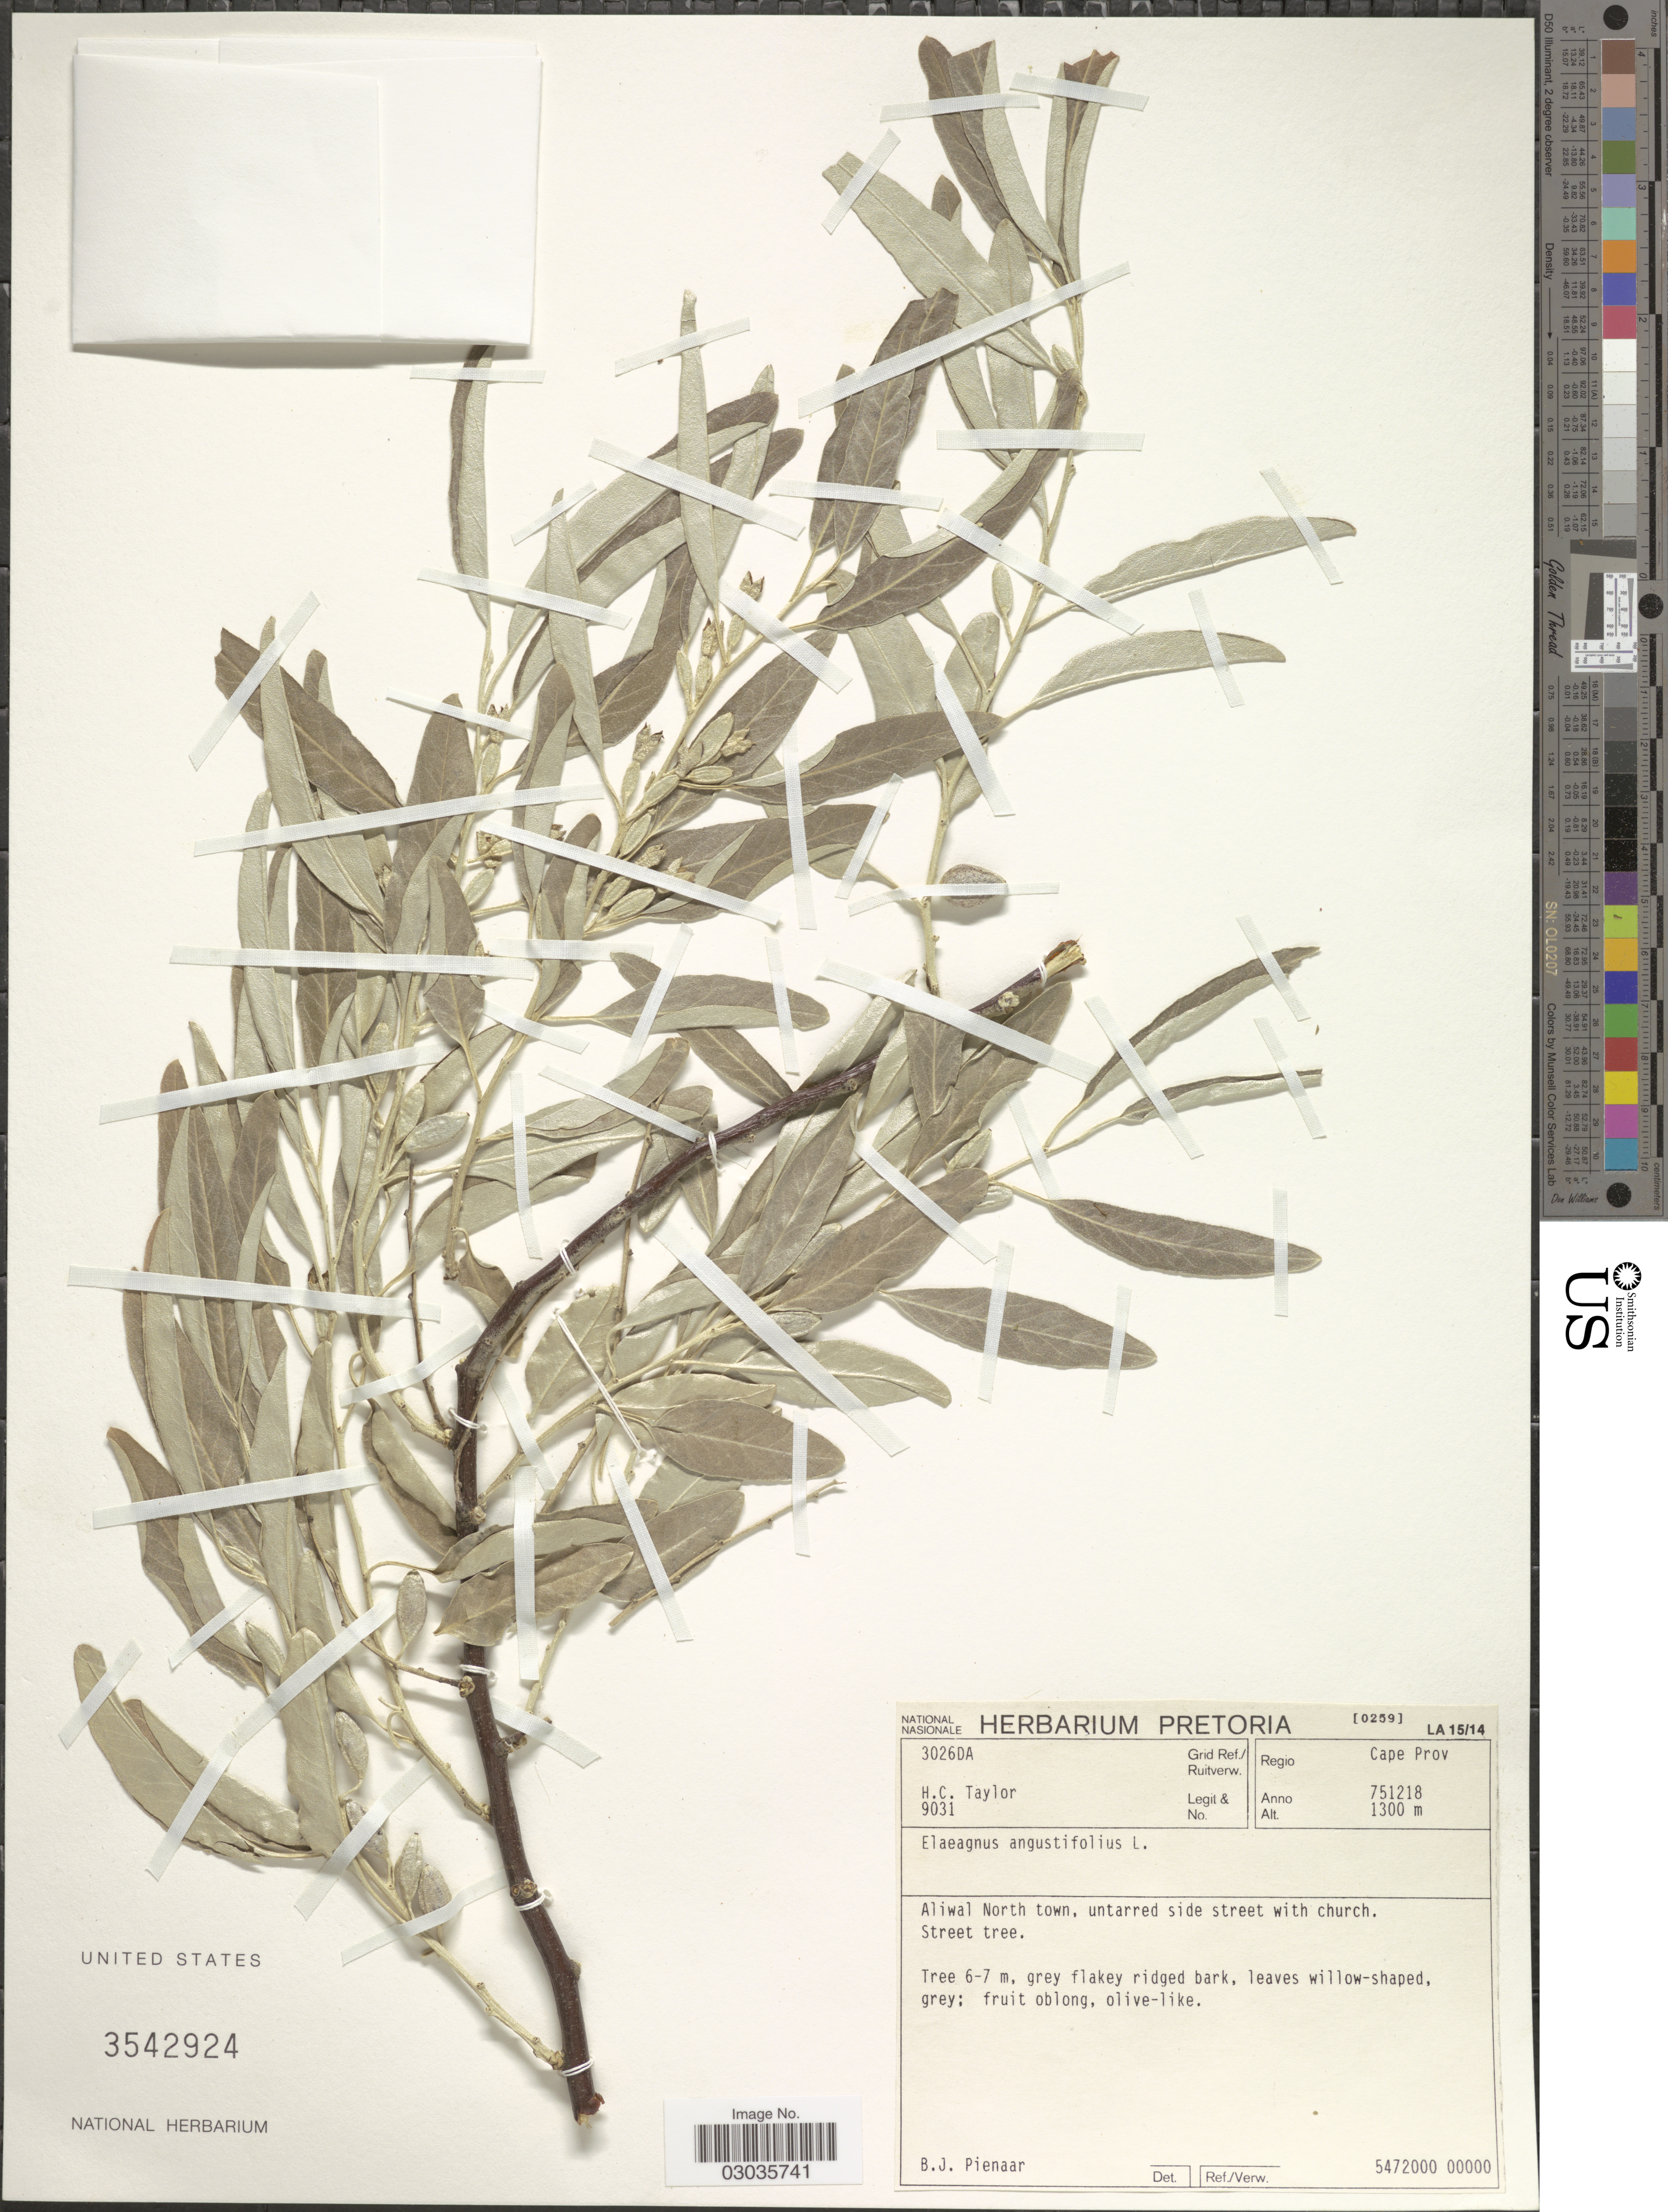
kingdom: Plantae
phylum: Tracheophyta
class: Magnoliopsida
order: Rosales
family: Elaeagnaceae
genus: Elaeagnus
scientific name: Elaeagnus angustifolia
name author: L.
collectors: H. Taylor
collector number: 9031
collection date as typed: Transcribed d/m/y: 18/12/75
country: South Africa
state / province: Eastern Cape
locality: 3026DA Grid Ref./Ruitverw. Regio Cape Prov. Aliwal North town, untarred side street with church .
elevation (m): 1300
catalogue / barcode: US 3542924